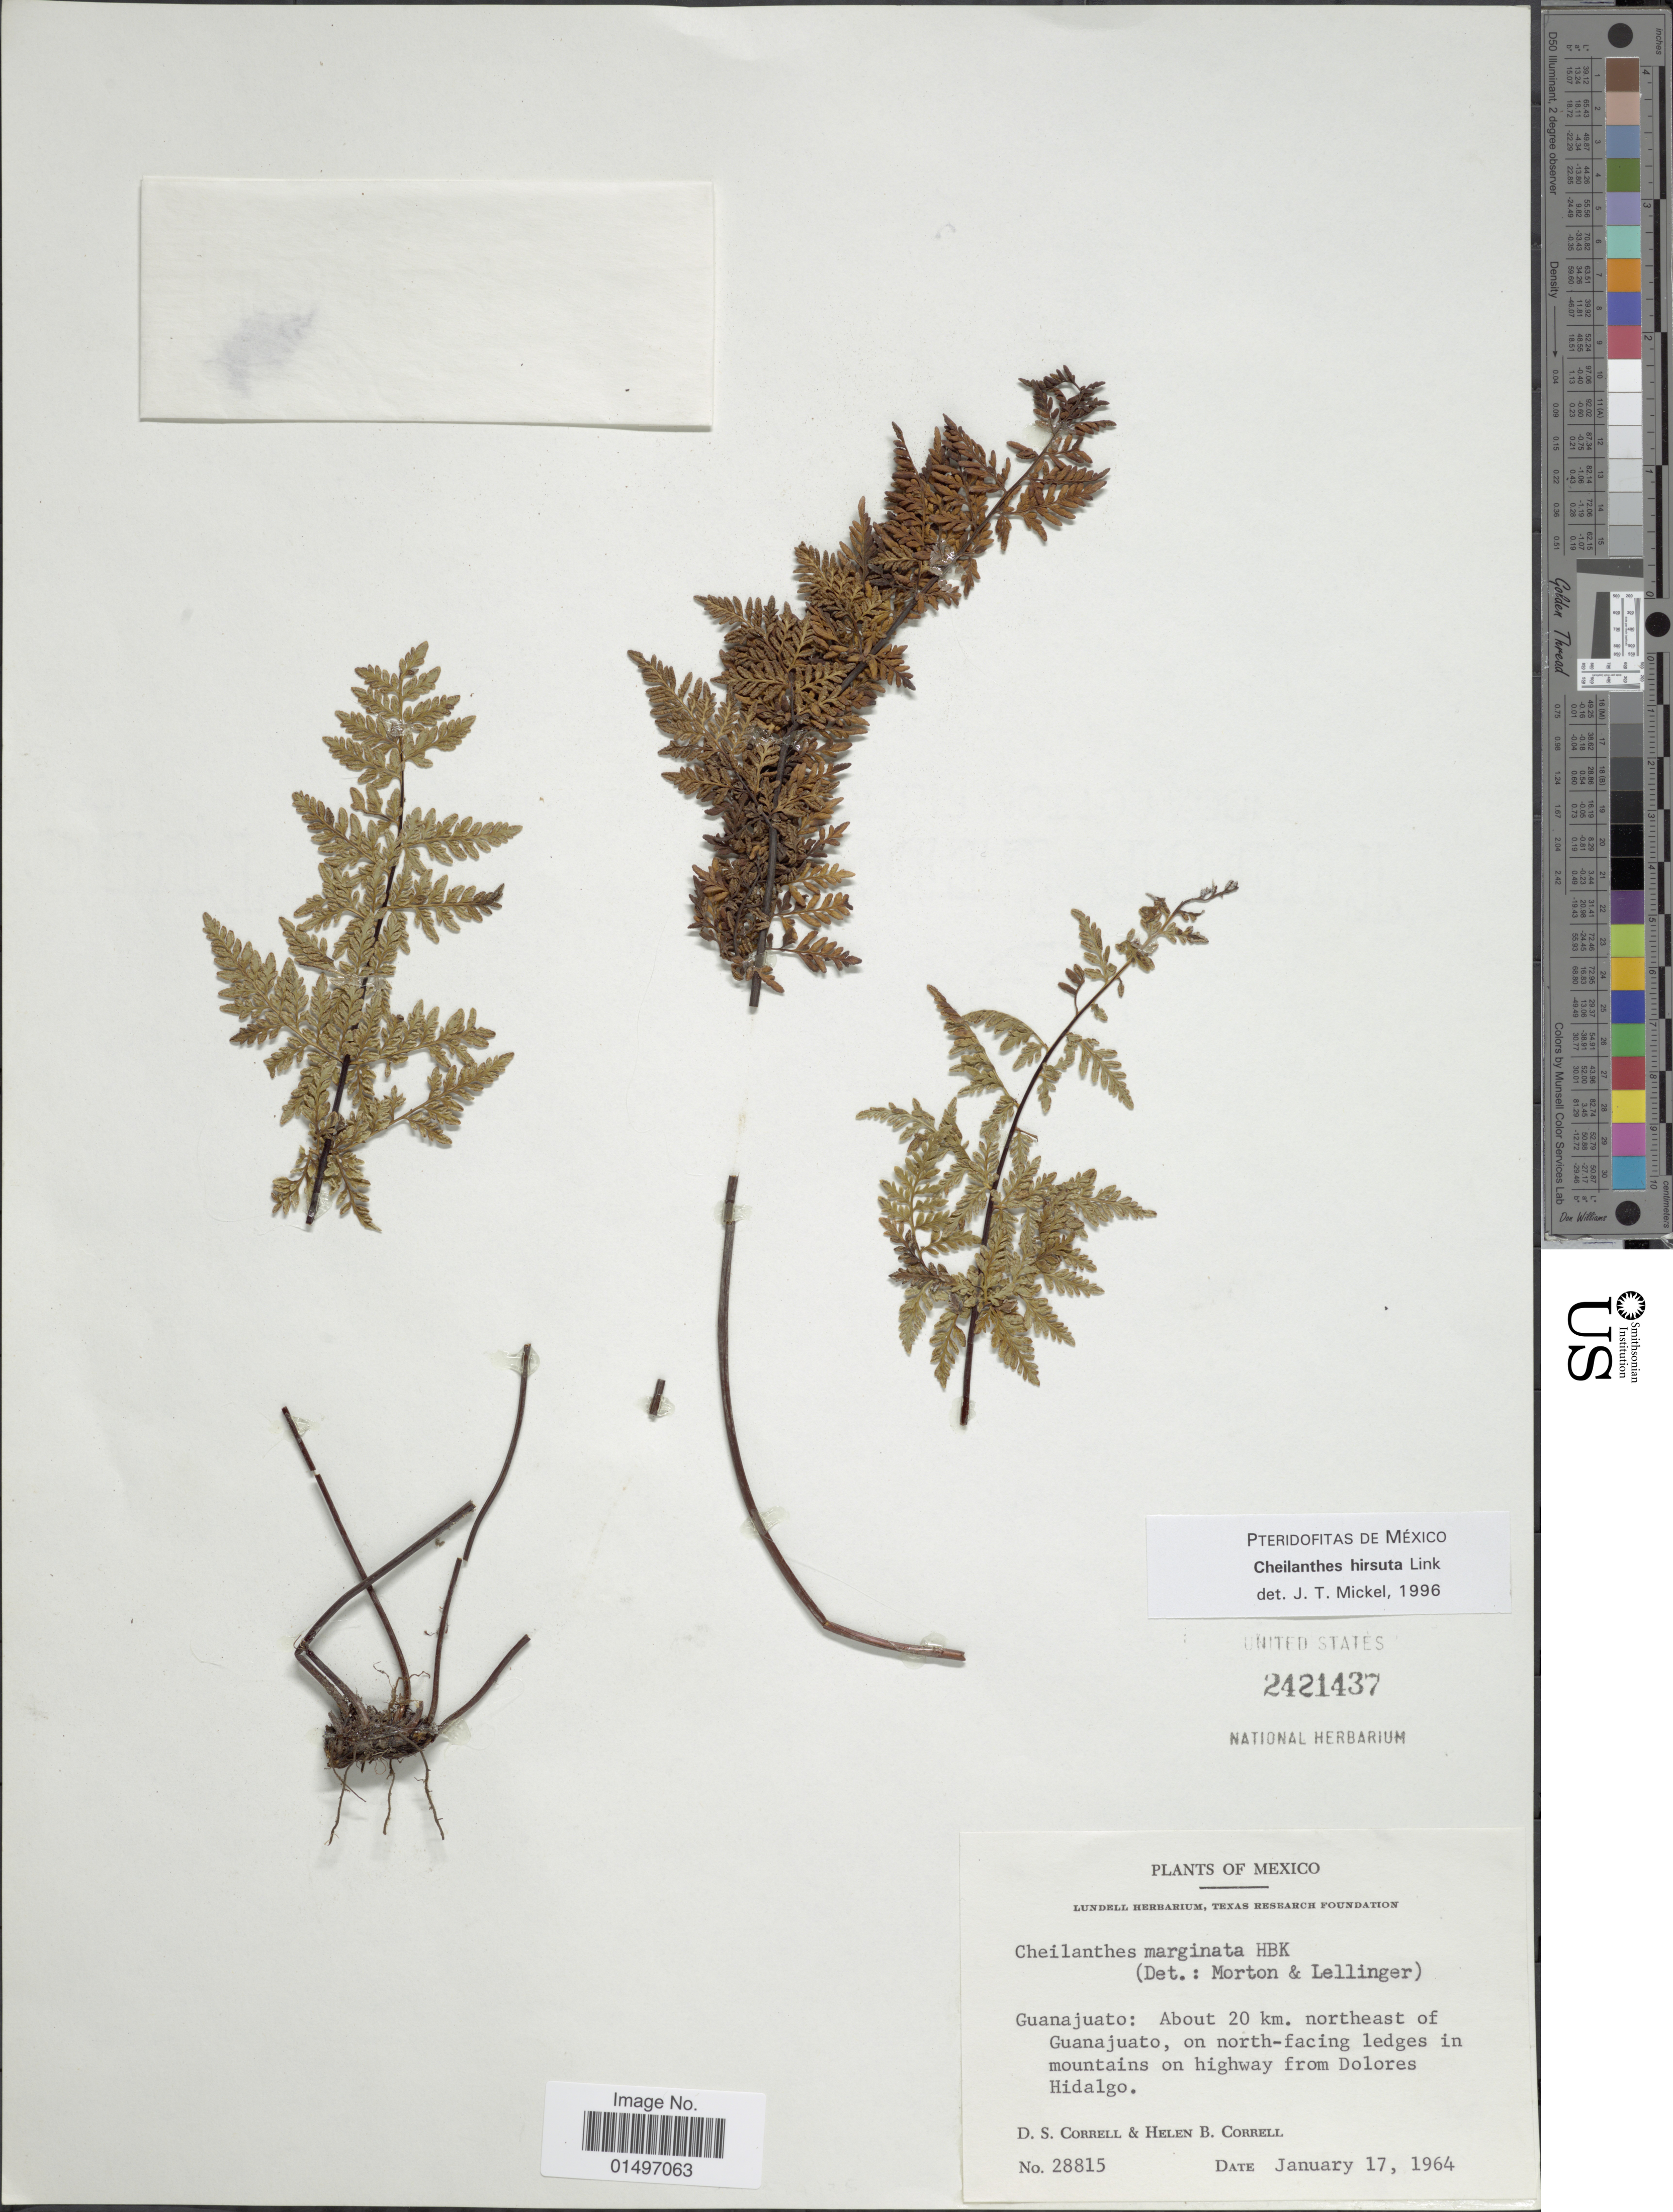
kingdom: Plantae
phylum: Tracheophyta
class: Polypodiopsida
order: Polypodiales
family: Pteridaceae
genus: Gaga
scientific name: Gaga hirsuta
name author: (Link) Fay W. Li & Windham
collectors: D. S. Correll & H. Correll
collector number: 28815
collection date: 1964-01-17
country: Mexico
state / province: Guanajuato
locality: Mexico, about 20 km. northeast of Guanajuato, on north-facing ledges in mountains on highway from Dolores Hidalgo.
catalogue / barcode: US 2421437